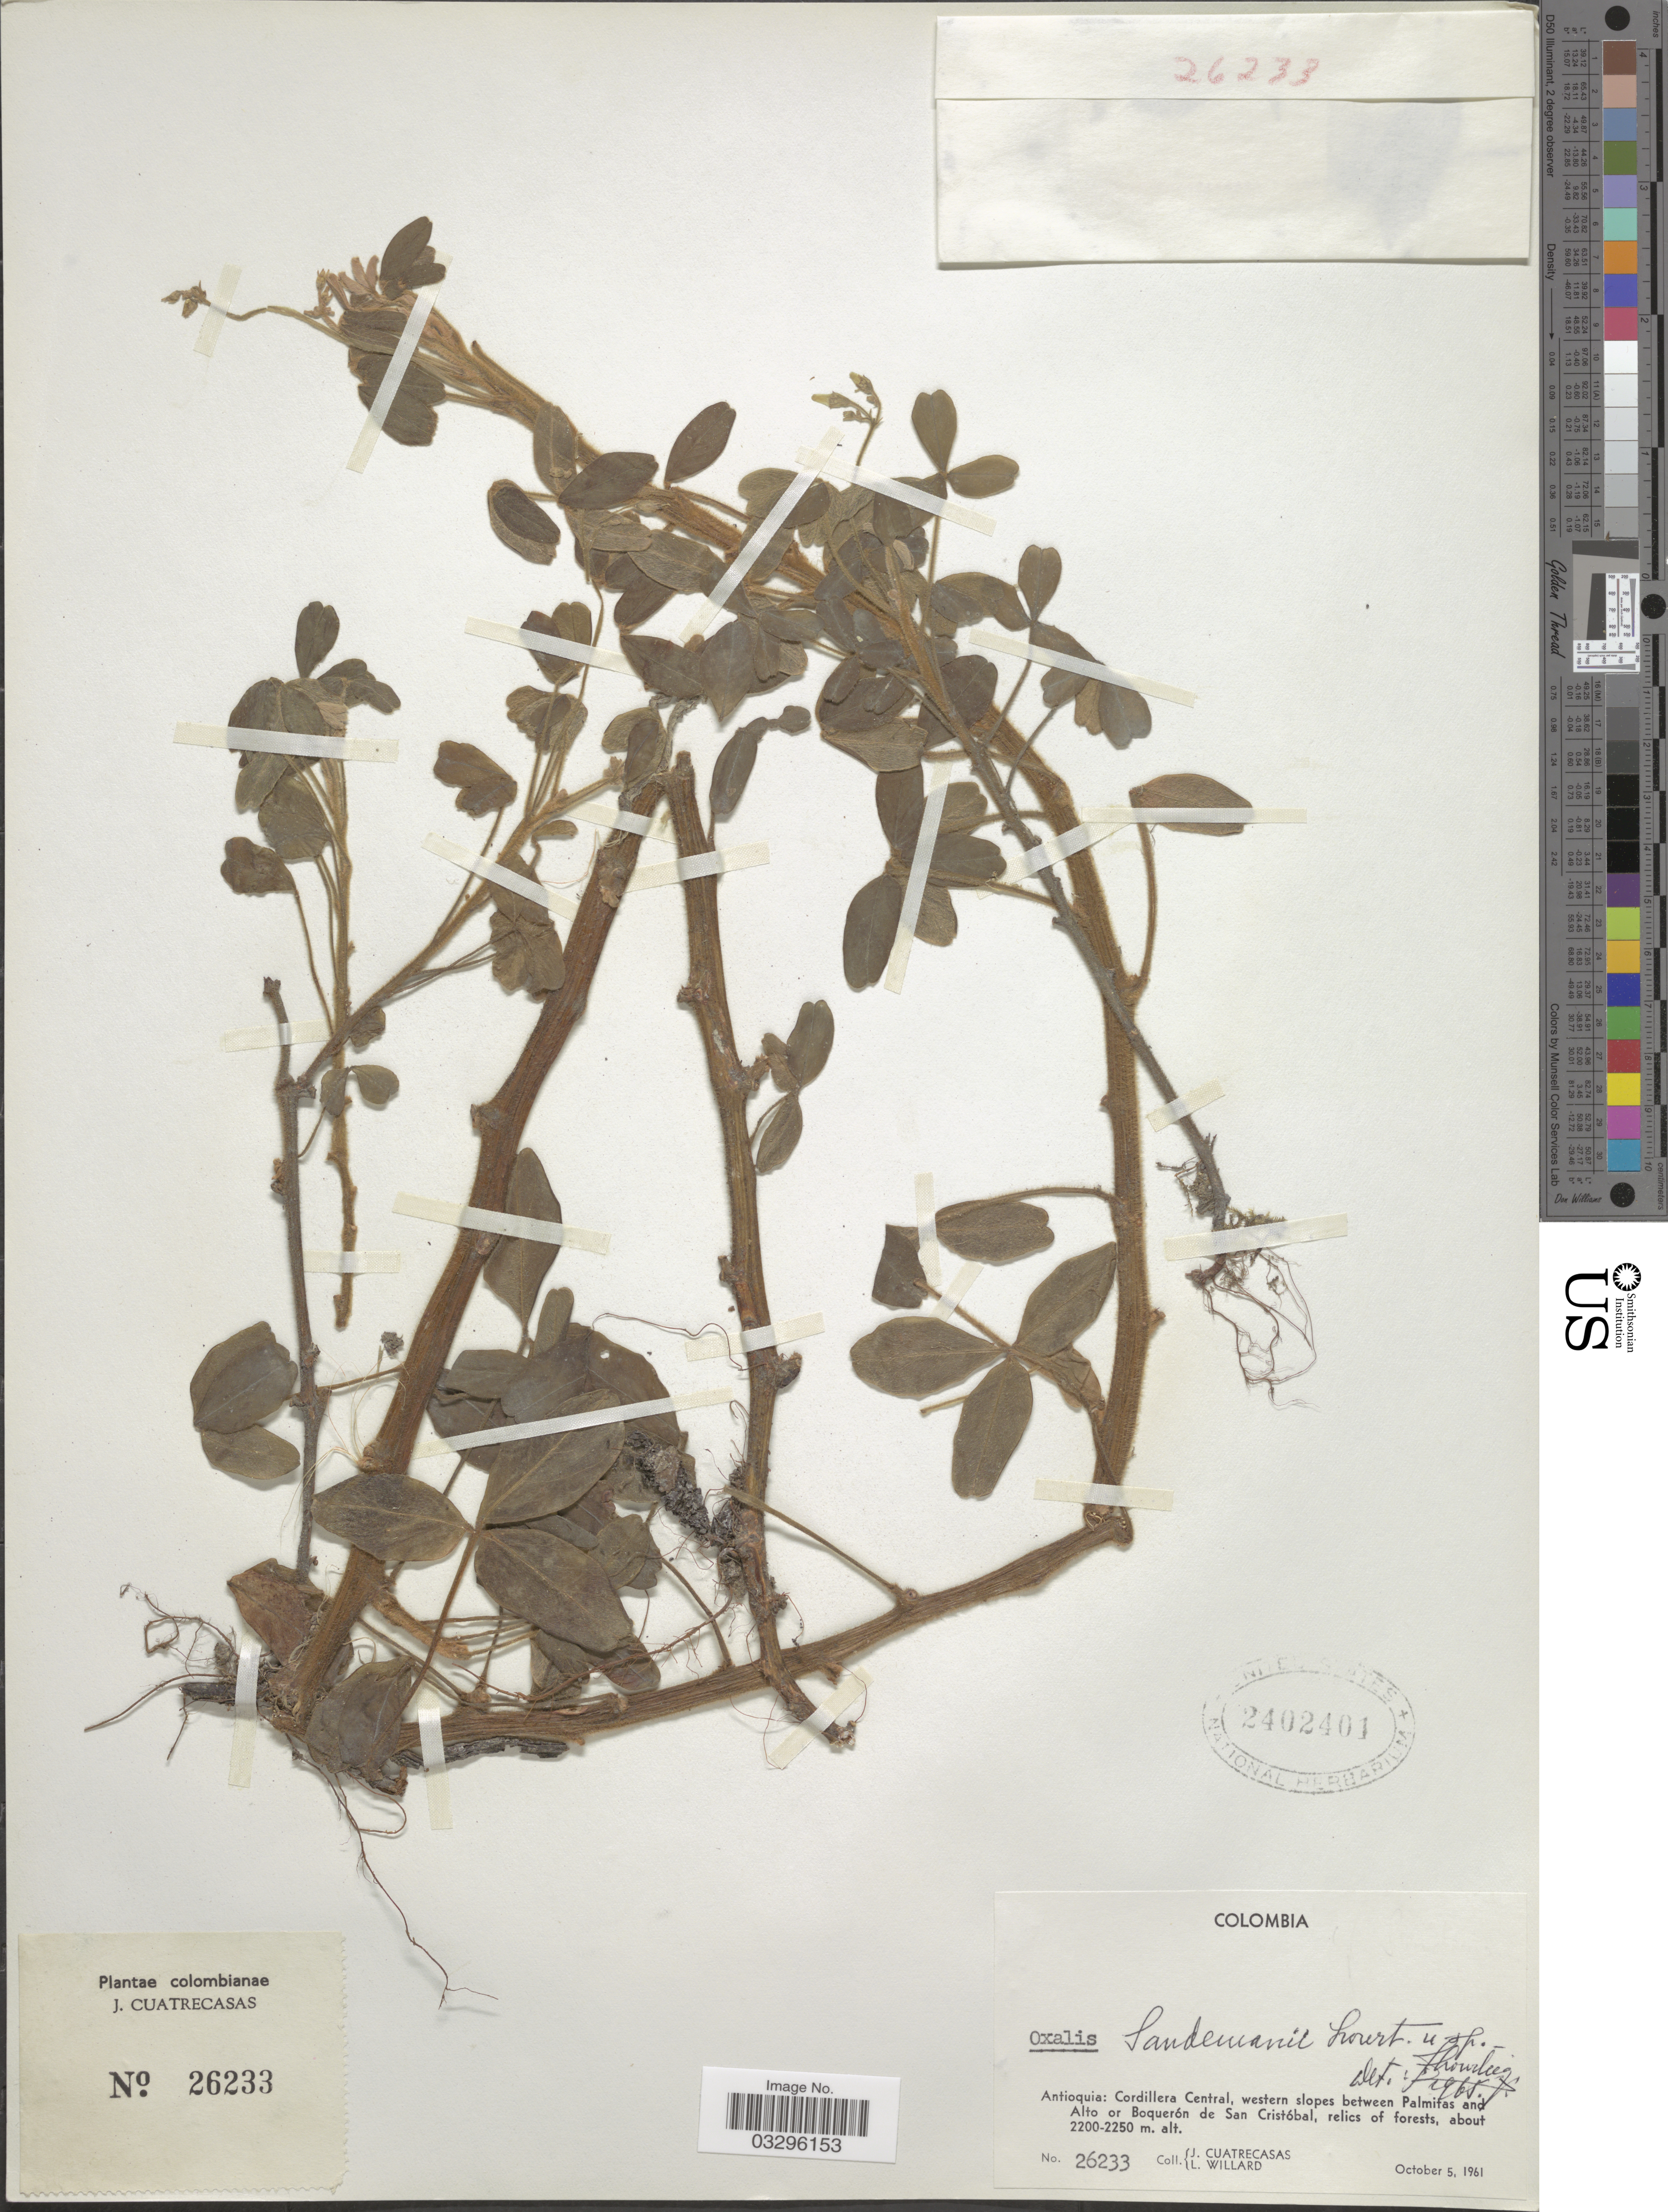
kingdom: Plantae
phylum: Tracheophyta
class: Magnoliopsida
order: Oxalidales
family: Oxalidaceae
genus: Oxalis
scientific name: Oxalis sandemanii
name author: Lourteig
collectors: J. Cuatrecasas & L. Willard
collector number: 26233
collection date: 1961-10-05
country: Colombia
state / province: Antioquia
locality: Cordillera Central, western slopes between Palmitas and Alto or Boquerón de San Cristóbal.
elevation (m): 2200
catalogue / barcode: US 2402401